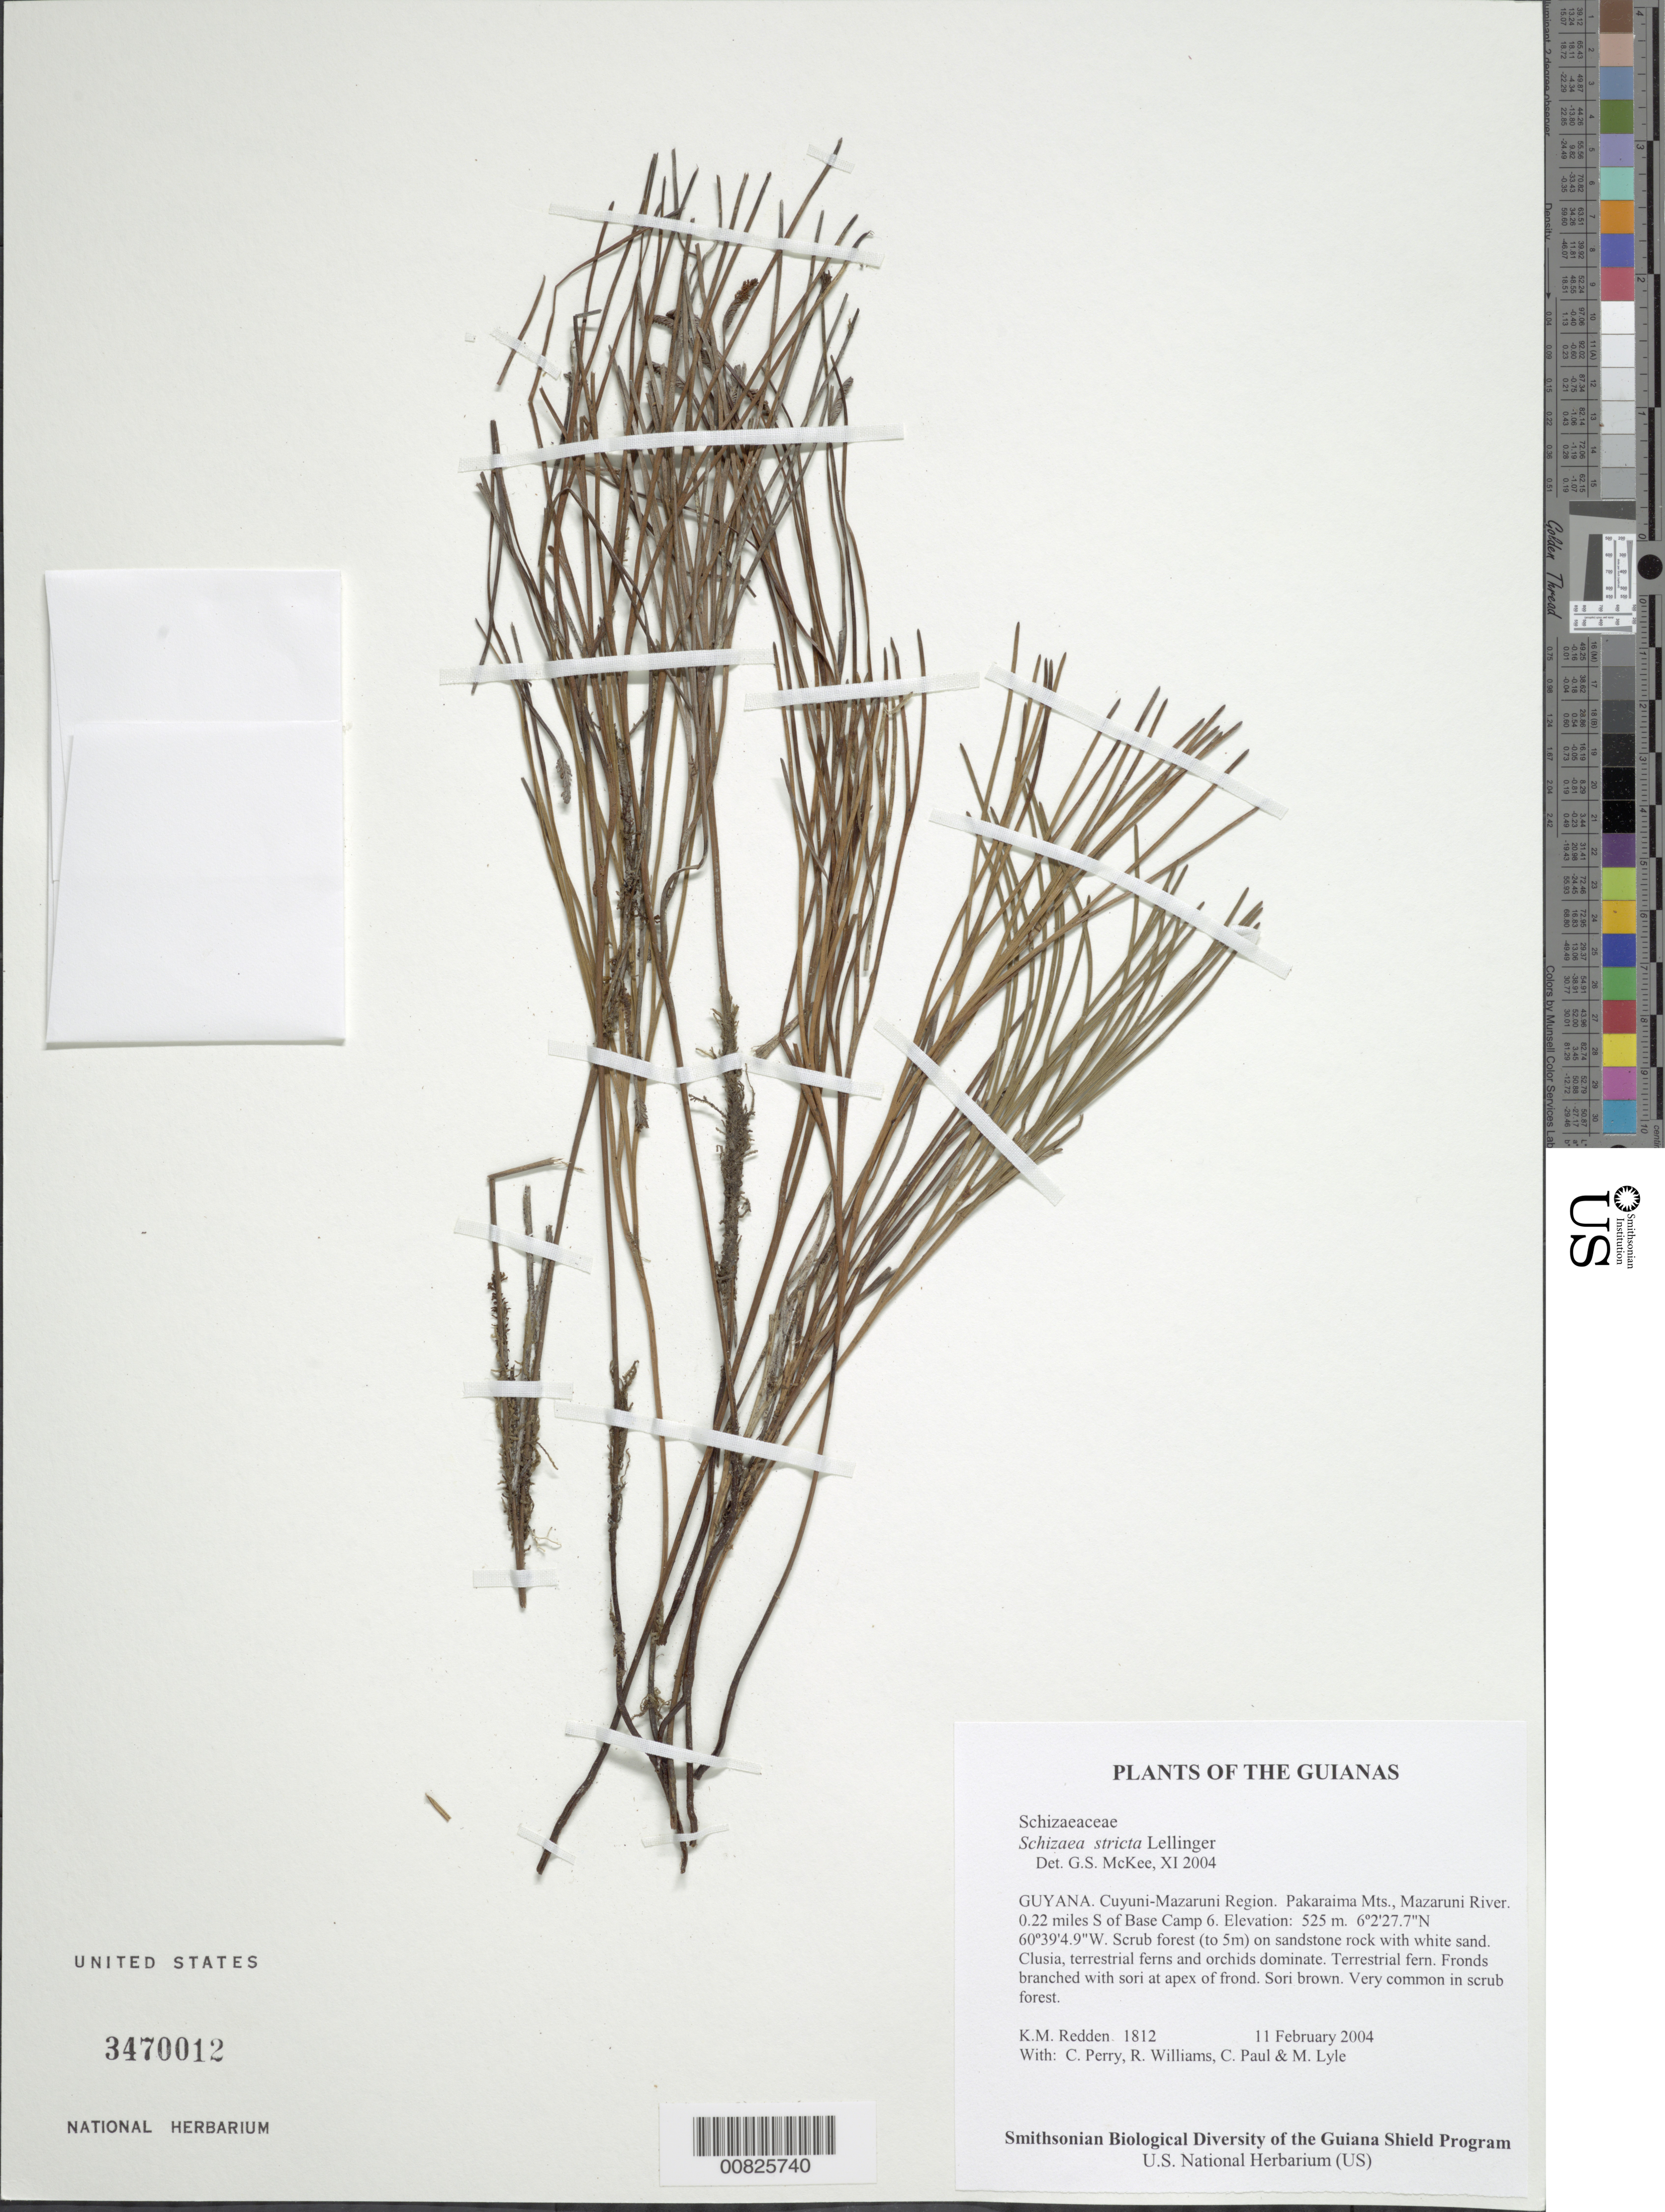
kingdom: Plantae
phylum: Tracheophyta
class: Polypodiopsida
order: Schizaeales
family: Schizaeaceae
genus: Schizaea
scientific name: Schizaea stricta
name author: Lellinger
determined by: McKee, G. S., (US), NMNH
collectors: K. M. Redden, C. Perry, R. Williams, C. Paul & M. Lyle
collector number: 1812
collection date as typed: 11 February 2004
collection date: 2004-02-11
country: Guyana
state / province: Cuyuni-Mazaruni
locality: Pakaraima Mts., Mazaruni River. 0.22 miles S of Base Camp 6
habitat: Scrub forest (to 5m) on sandstone rock with white sand. Clusia, terrestrial ferns and orchids dominate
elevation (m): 525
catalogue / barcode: US 3470012